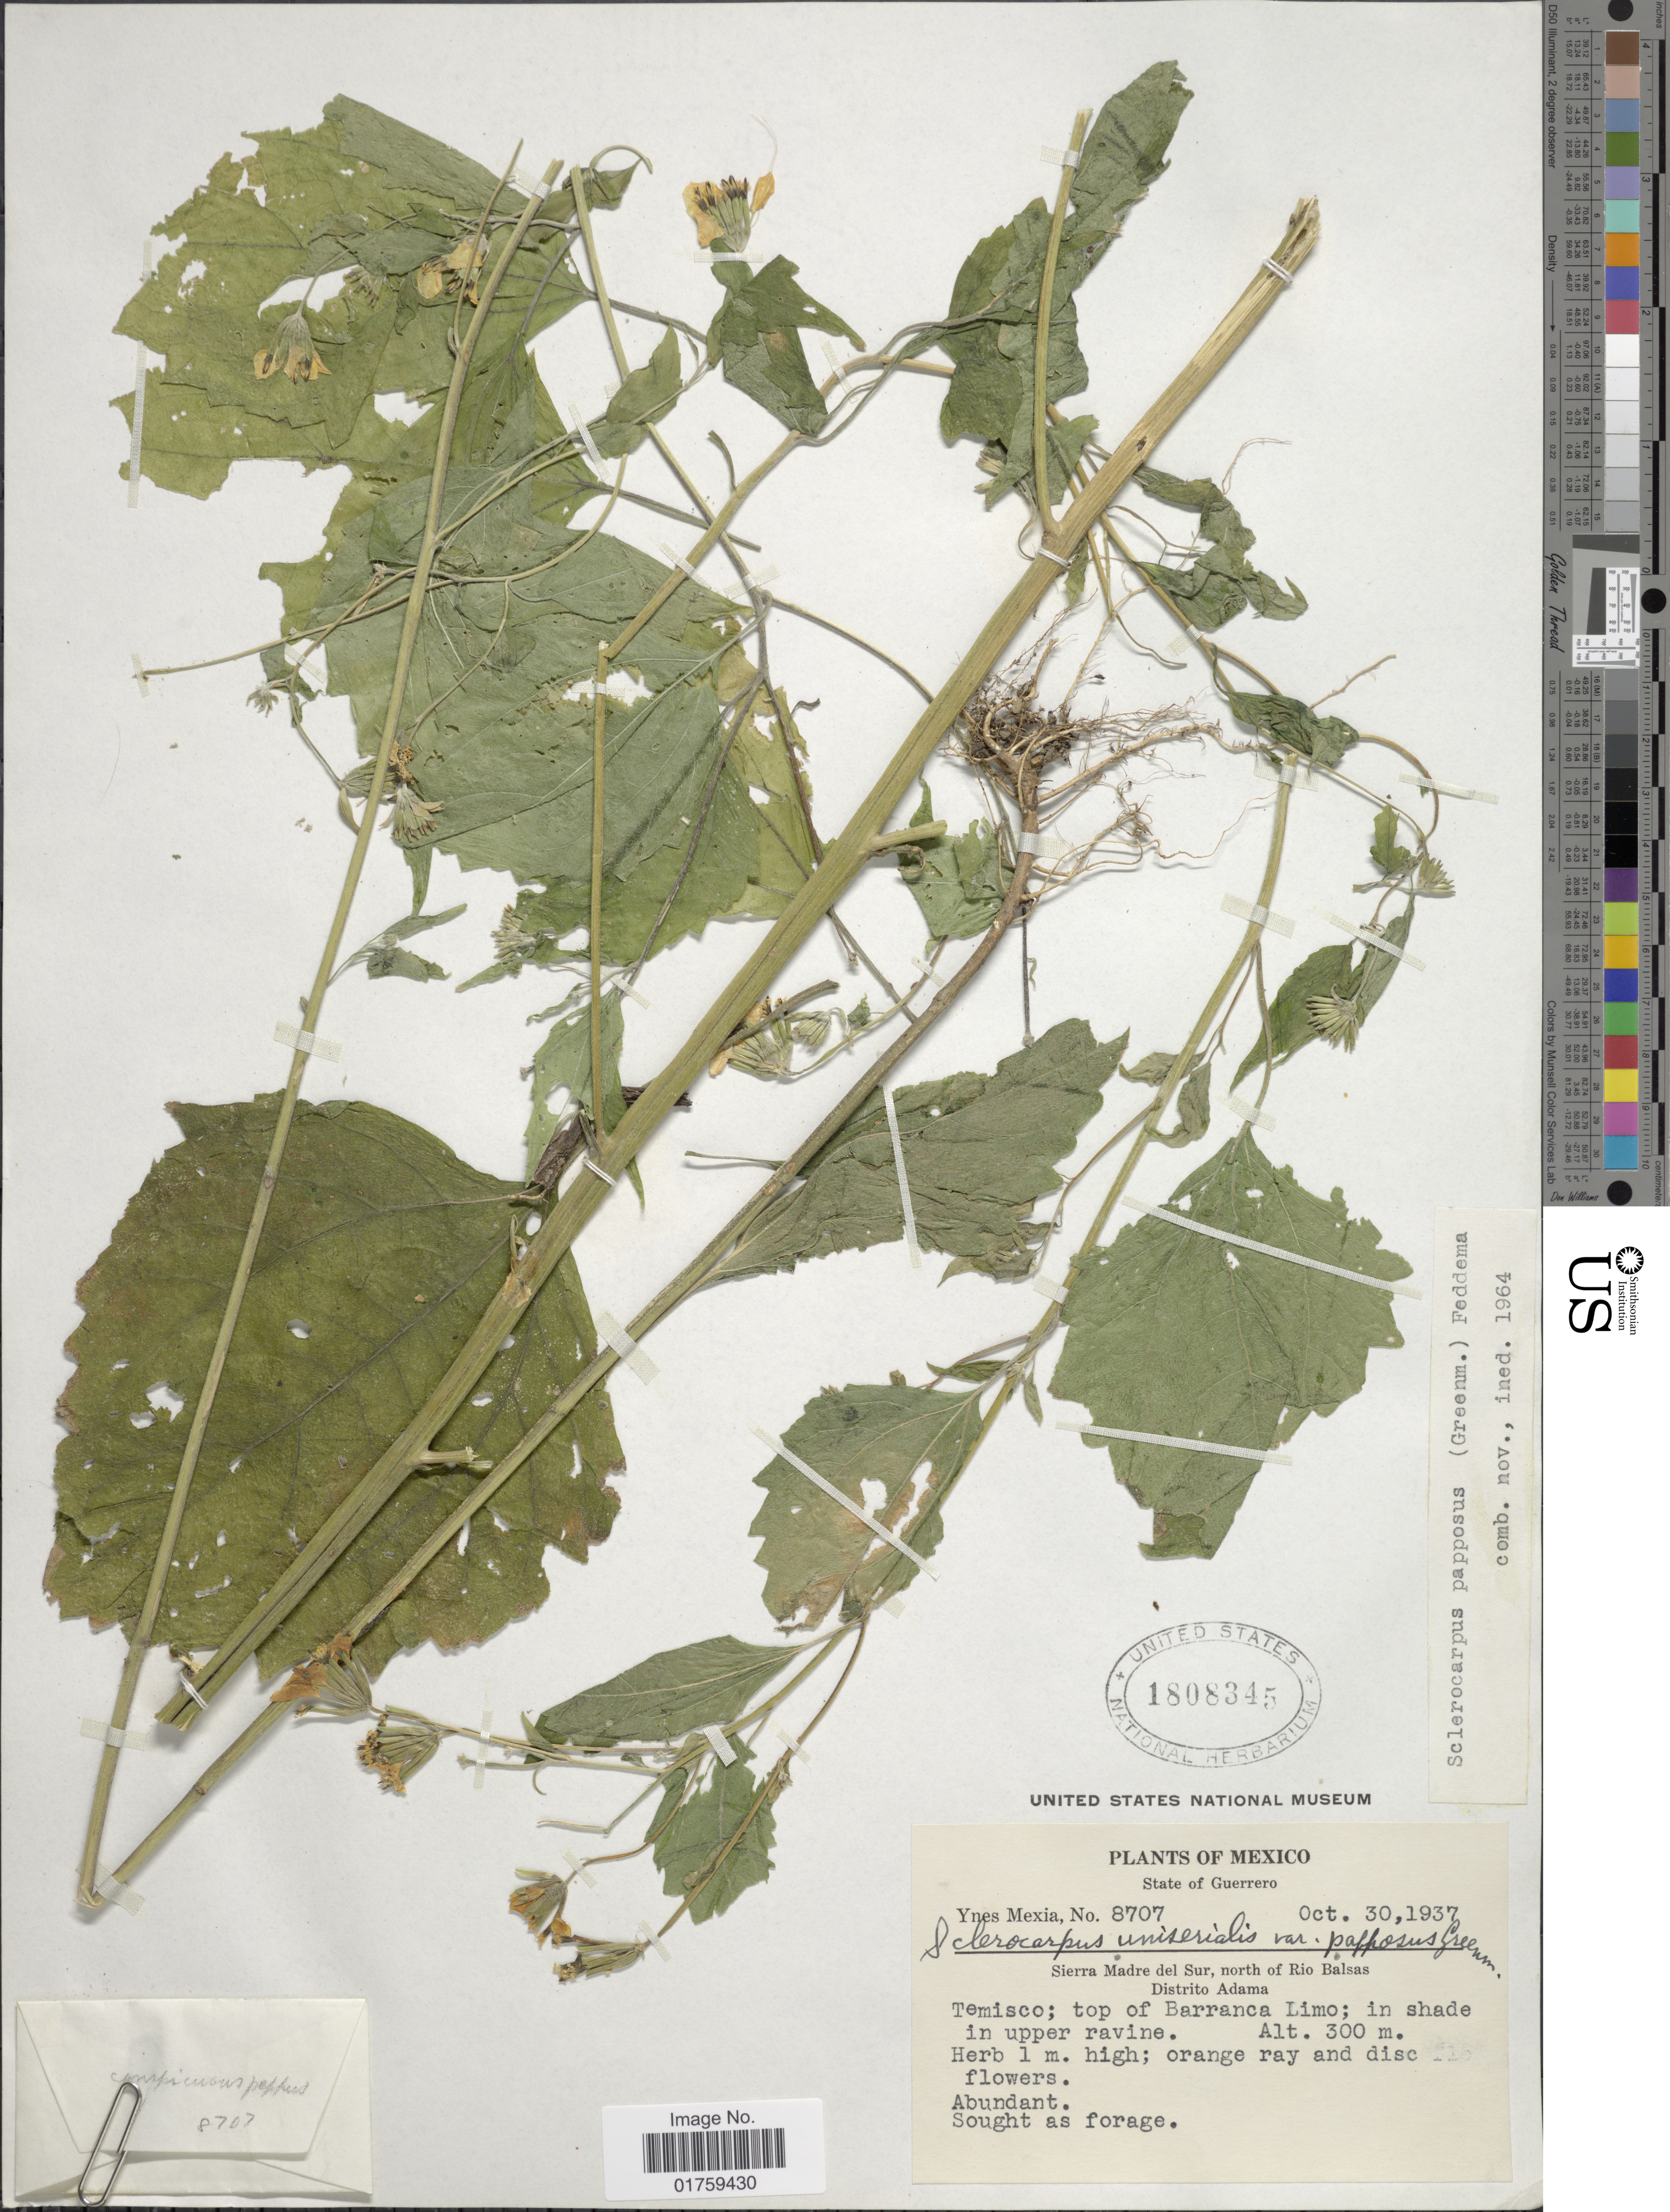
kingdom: Plantae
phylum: Tracheophyta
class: Magnoliopsida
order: Asterales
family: Asteraceae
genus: Sclerocarpus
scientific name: Sclerocarpus papposus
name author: (Greenm.) Feddema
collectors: Y. Mexia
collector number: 8707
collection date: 1937-10-30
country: Mexico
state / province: Guerrero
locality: State of Guerrero. Sierra Madre del Sur, north of Rio Balsas. Distrito Adama. Temisco; top Barranca Limo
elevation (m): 300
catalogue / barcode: US 1808345